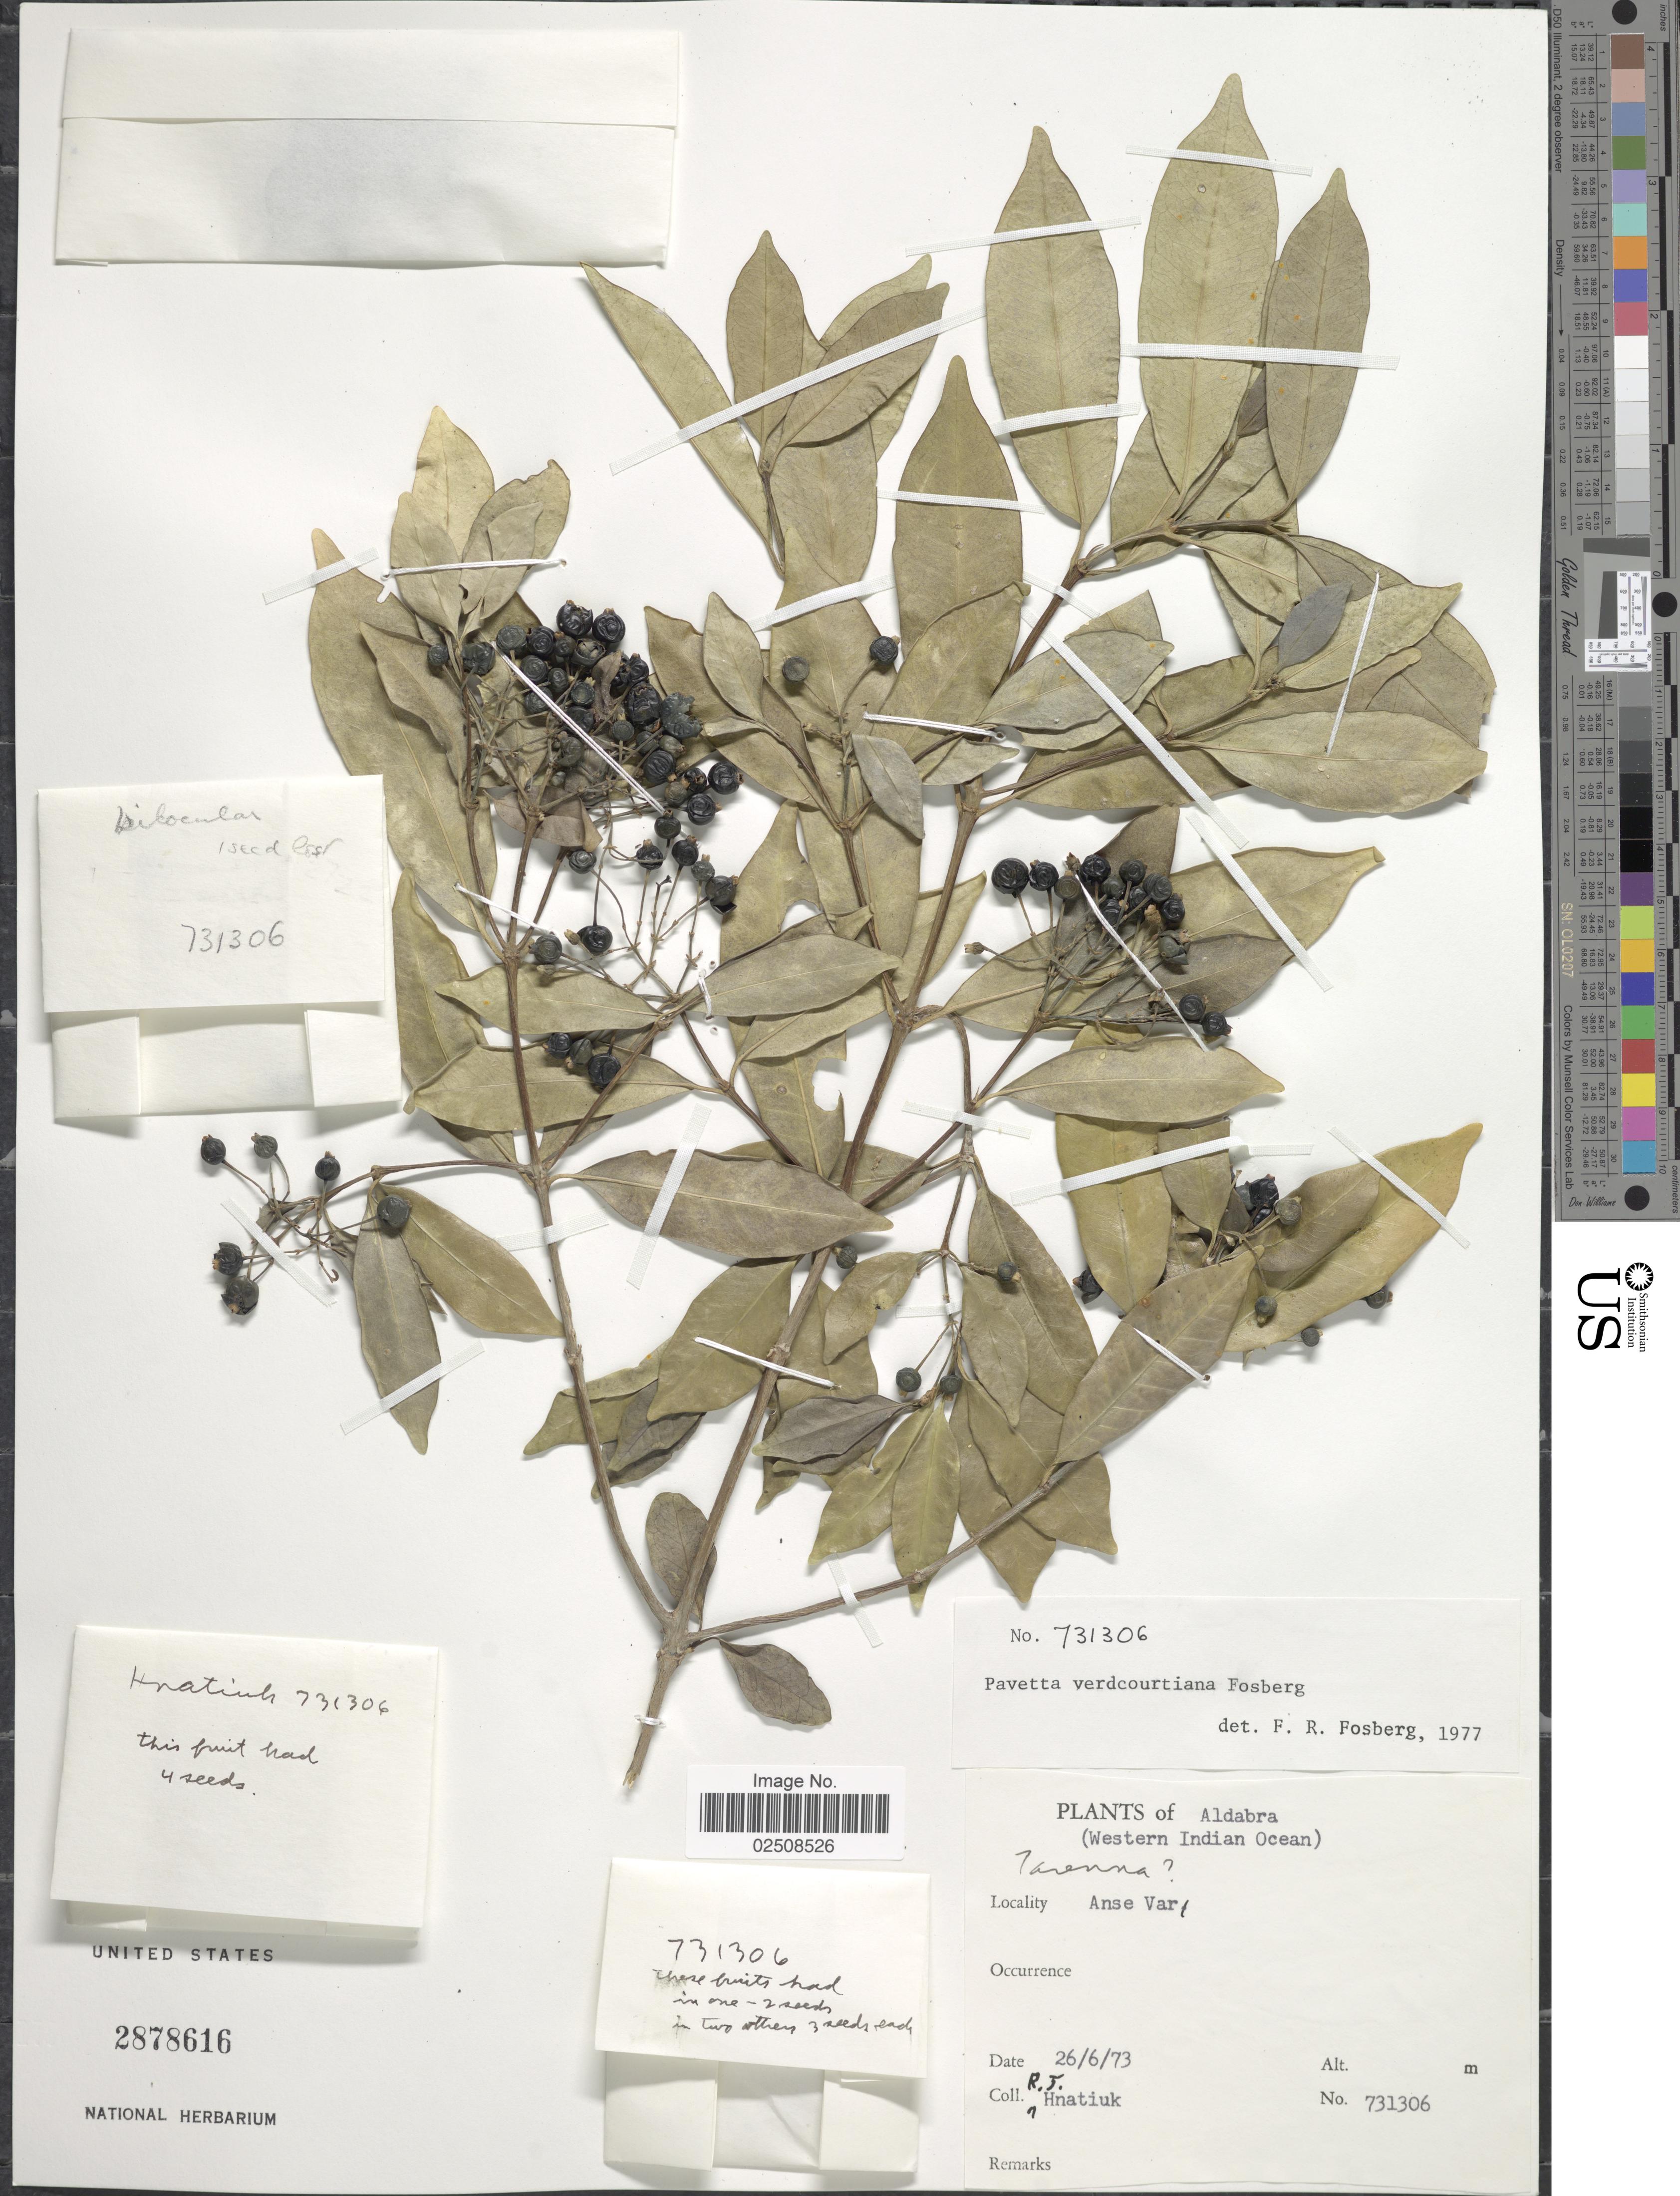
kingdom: Plantae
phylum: Tracheophyta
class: Magnoliopsida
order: Gentianales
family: Rubiaceae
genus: Tarenna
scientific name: Tarenna madagascariensis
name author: (Ten.) I.M. Turner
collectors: R. Hnatiuk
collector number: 731306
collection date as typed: Transcribed d/m/y: 26/6/73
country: Seychelles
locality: Aldabra. (Western Indian Ocean). Anse Var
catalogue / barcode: US 2878616